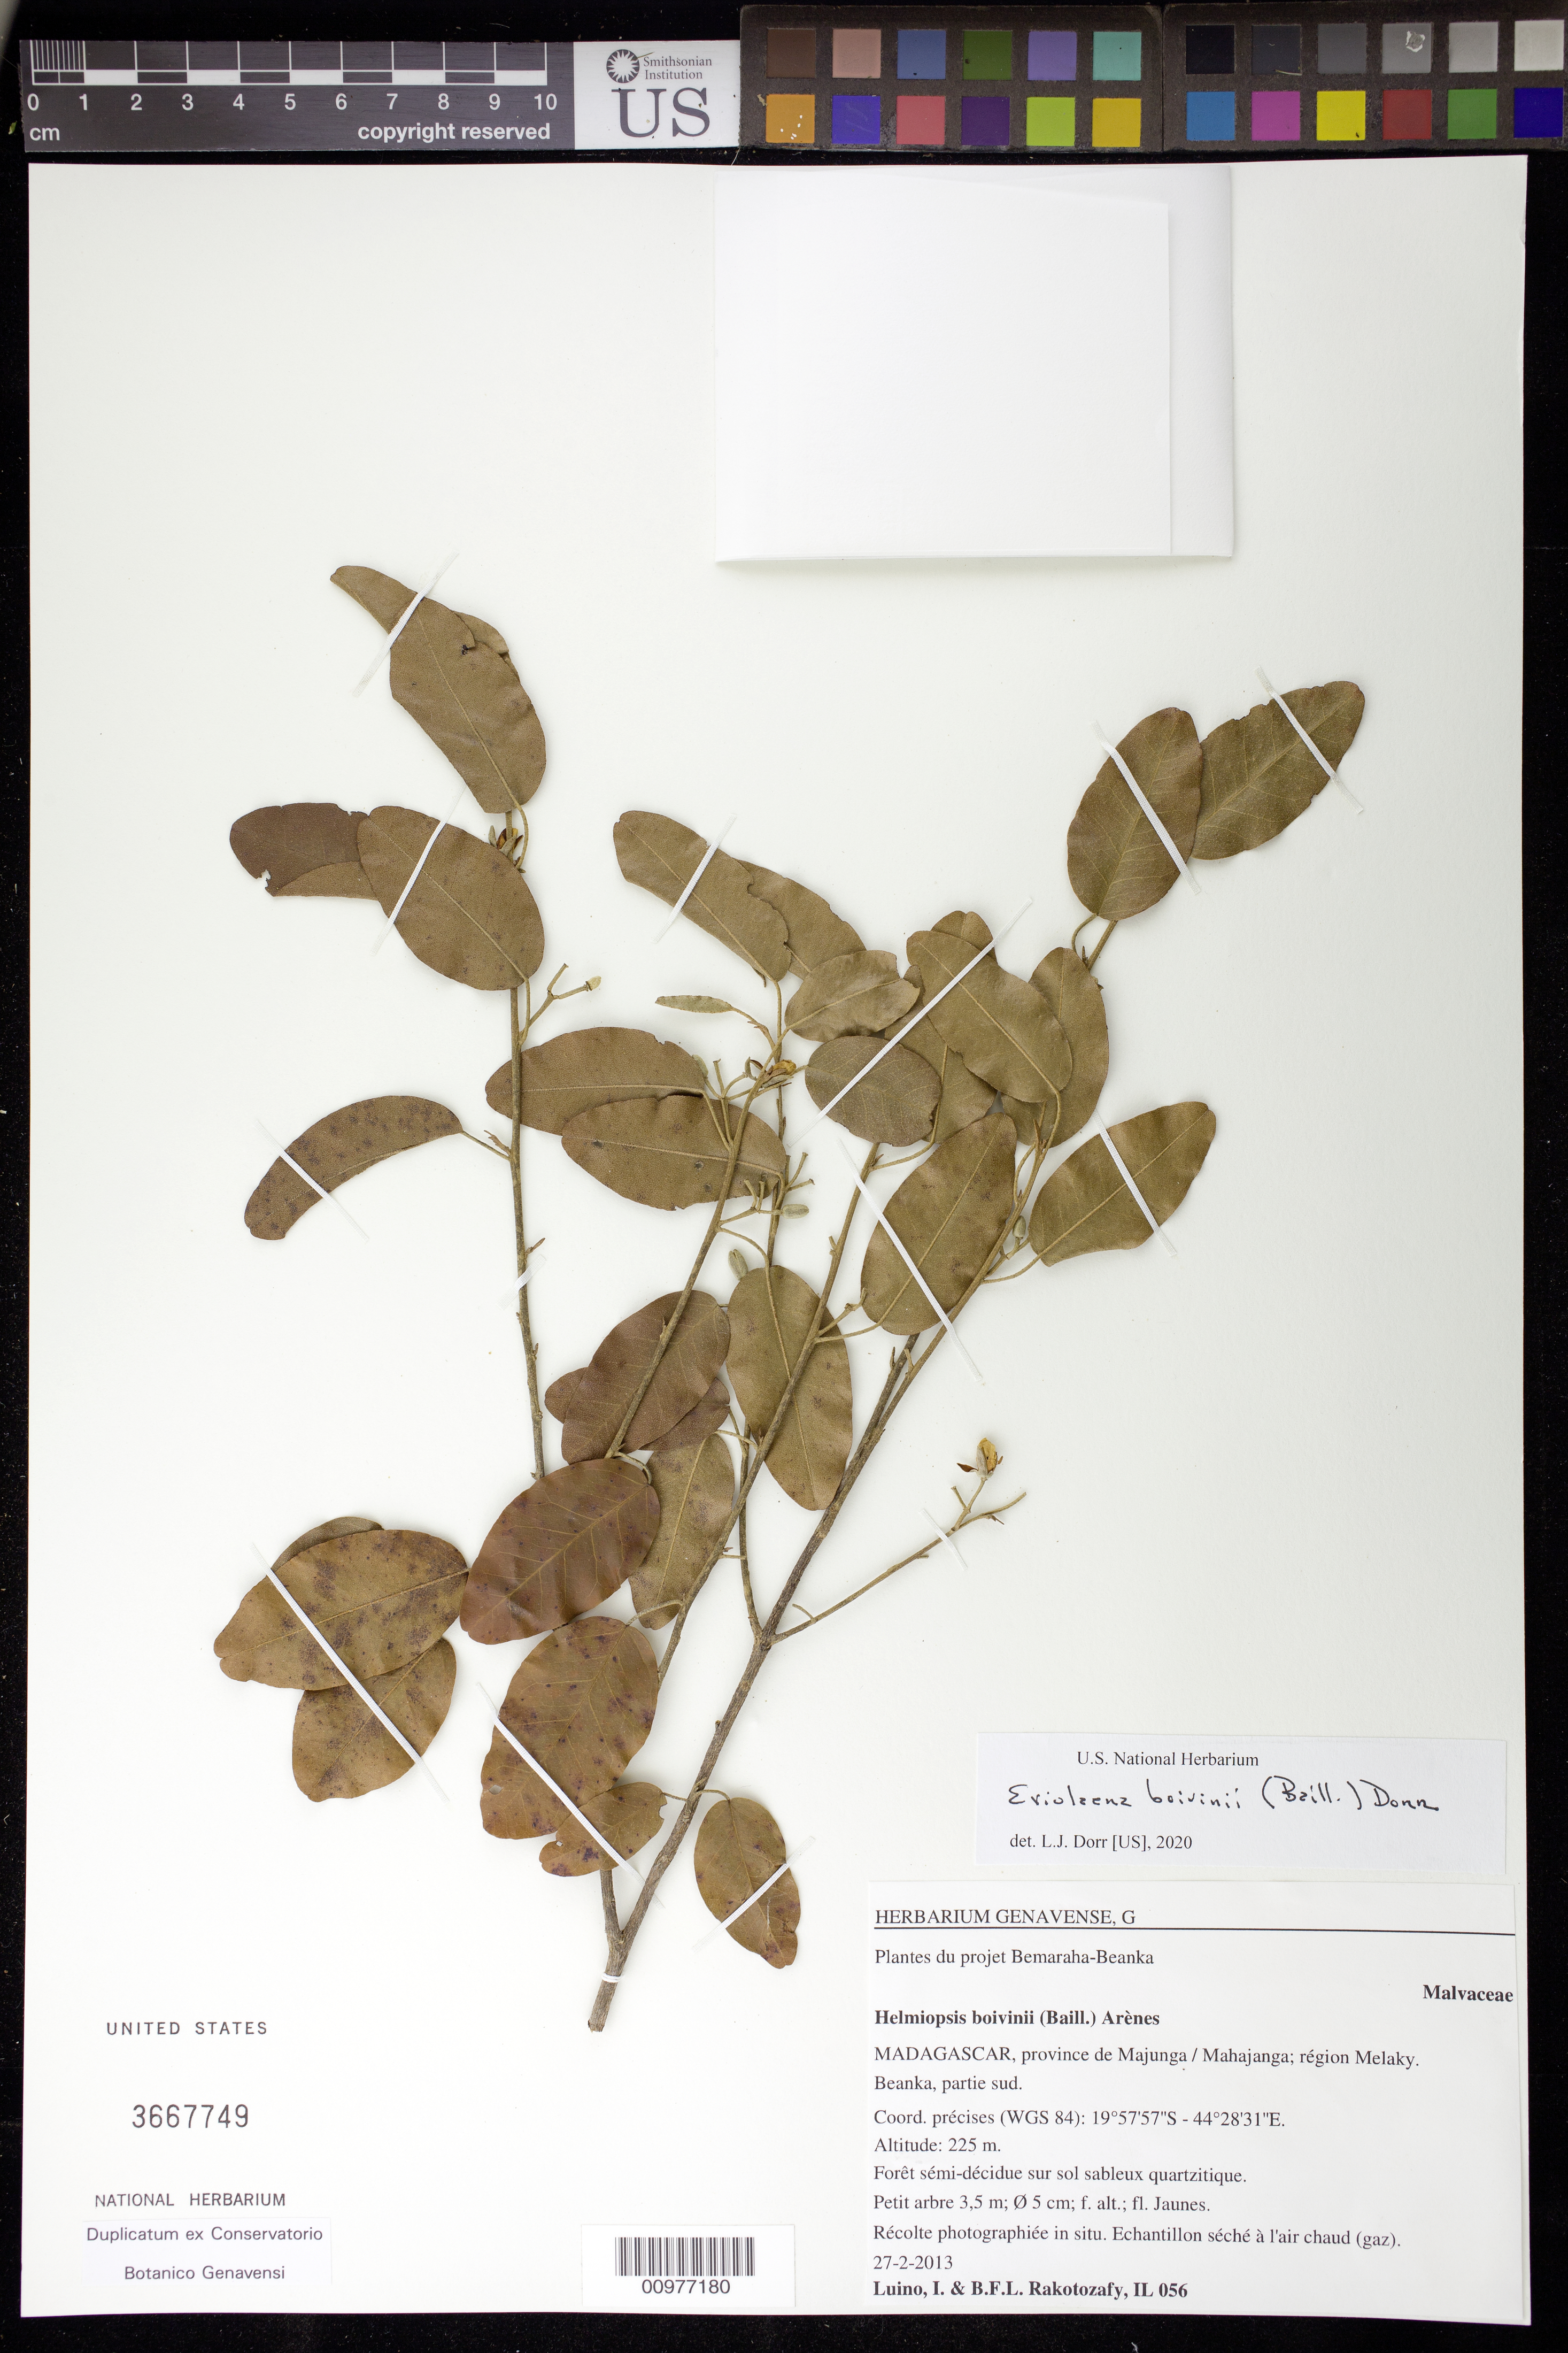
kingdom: Plantae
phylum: Tracheophyta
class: Magnoliopsida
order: Malvales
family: Malvaceae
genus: Eriolaena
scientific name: Eriolaena boivinii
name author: (Baill.) Dorr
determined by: Dorr, L. J., (BOT), Smithsonian Institution - National Museum of Natural History (UNITED STATES)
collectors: I. Luino & I. Rakotozafy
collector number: IL 056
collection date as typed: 27-2-2013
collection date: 2013-02-27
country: Madagascar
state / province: Melaky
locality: region Melaky, partie sud, Beanka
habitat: foret semi-decidue sur sol sableux quartzitique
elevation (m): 225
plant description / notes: echantillon seche a l'air chaud (gaz); recolte photgraphiee in situ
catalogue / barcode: US 3667749